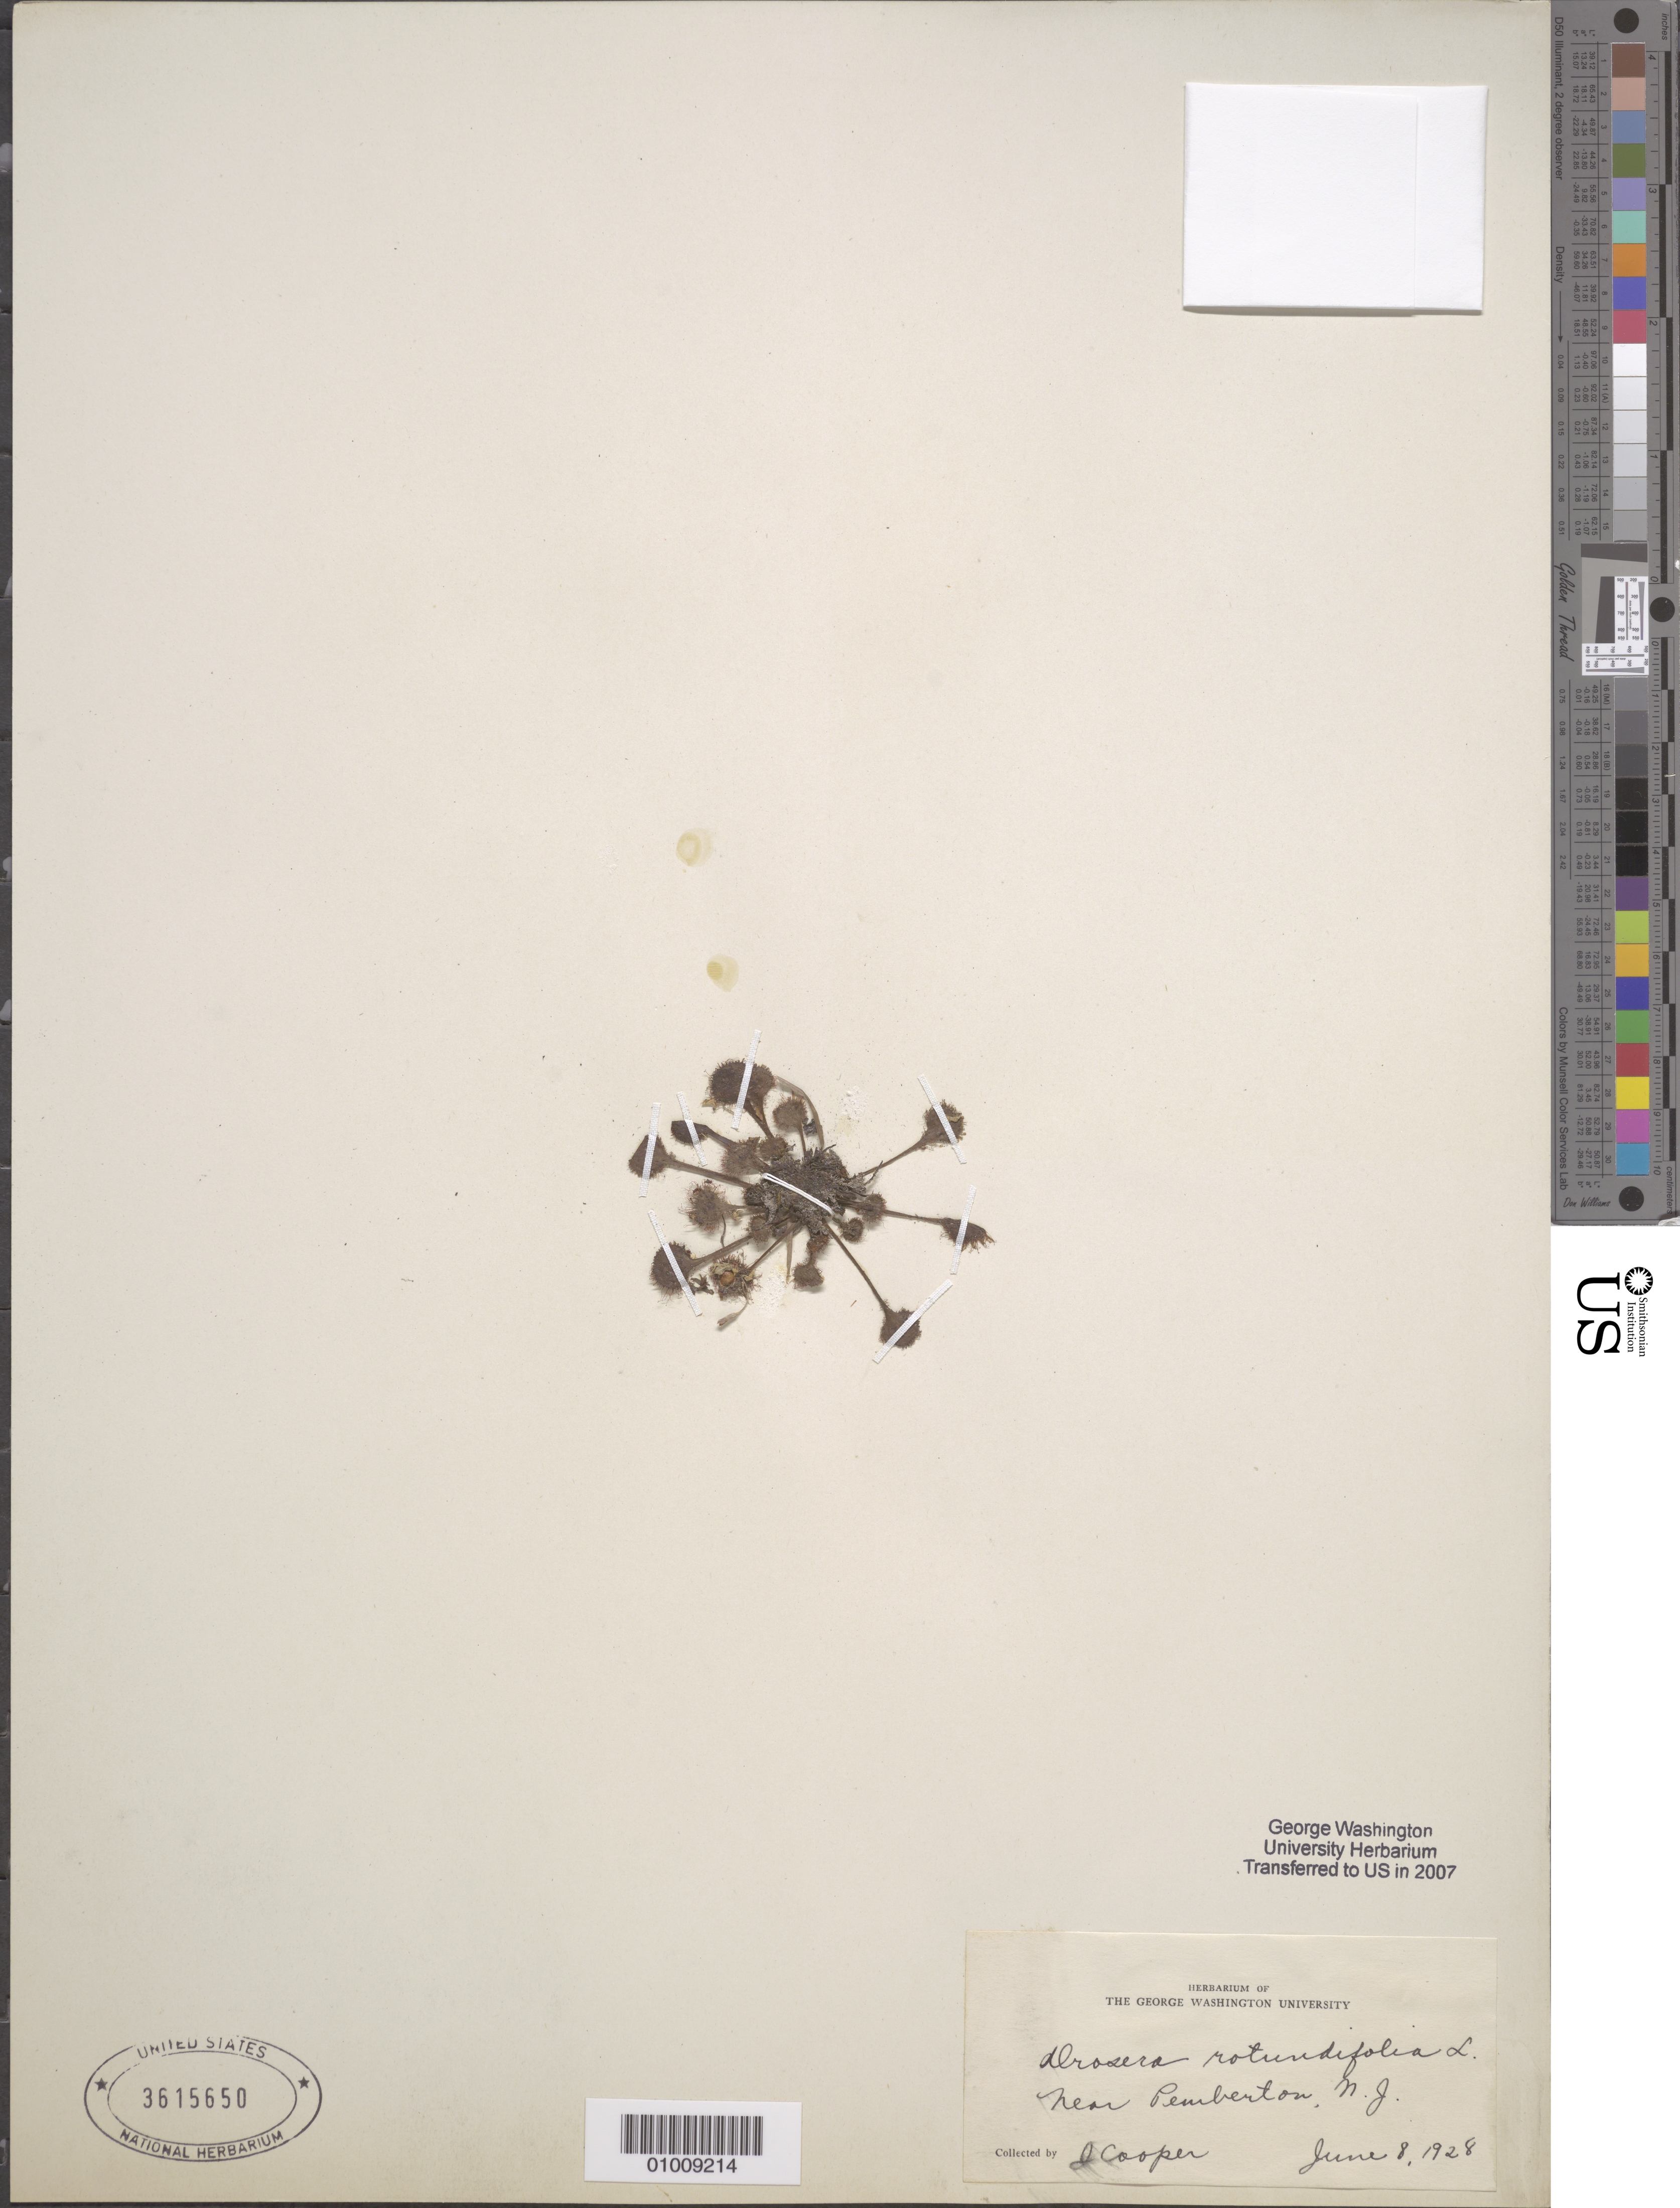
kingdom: Plantae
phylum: Tracheophyta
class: Magnoliopsida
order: Caryophyllales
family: Droseraceae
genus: Drosera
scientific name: Drosera rotundifolia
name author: L.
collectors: J. Cooper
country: United States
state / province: New Jersey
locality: Neaer Pemberton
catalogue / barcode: US 3615650